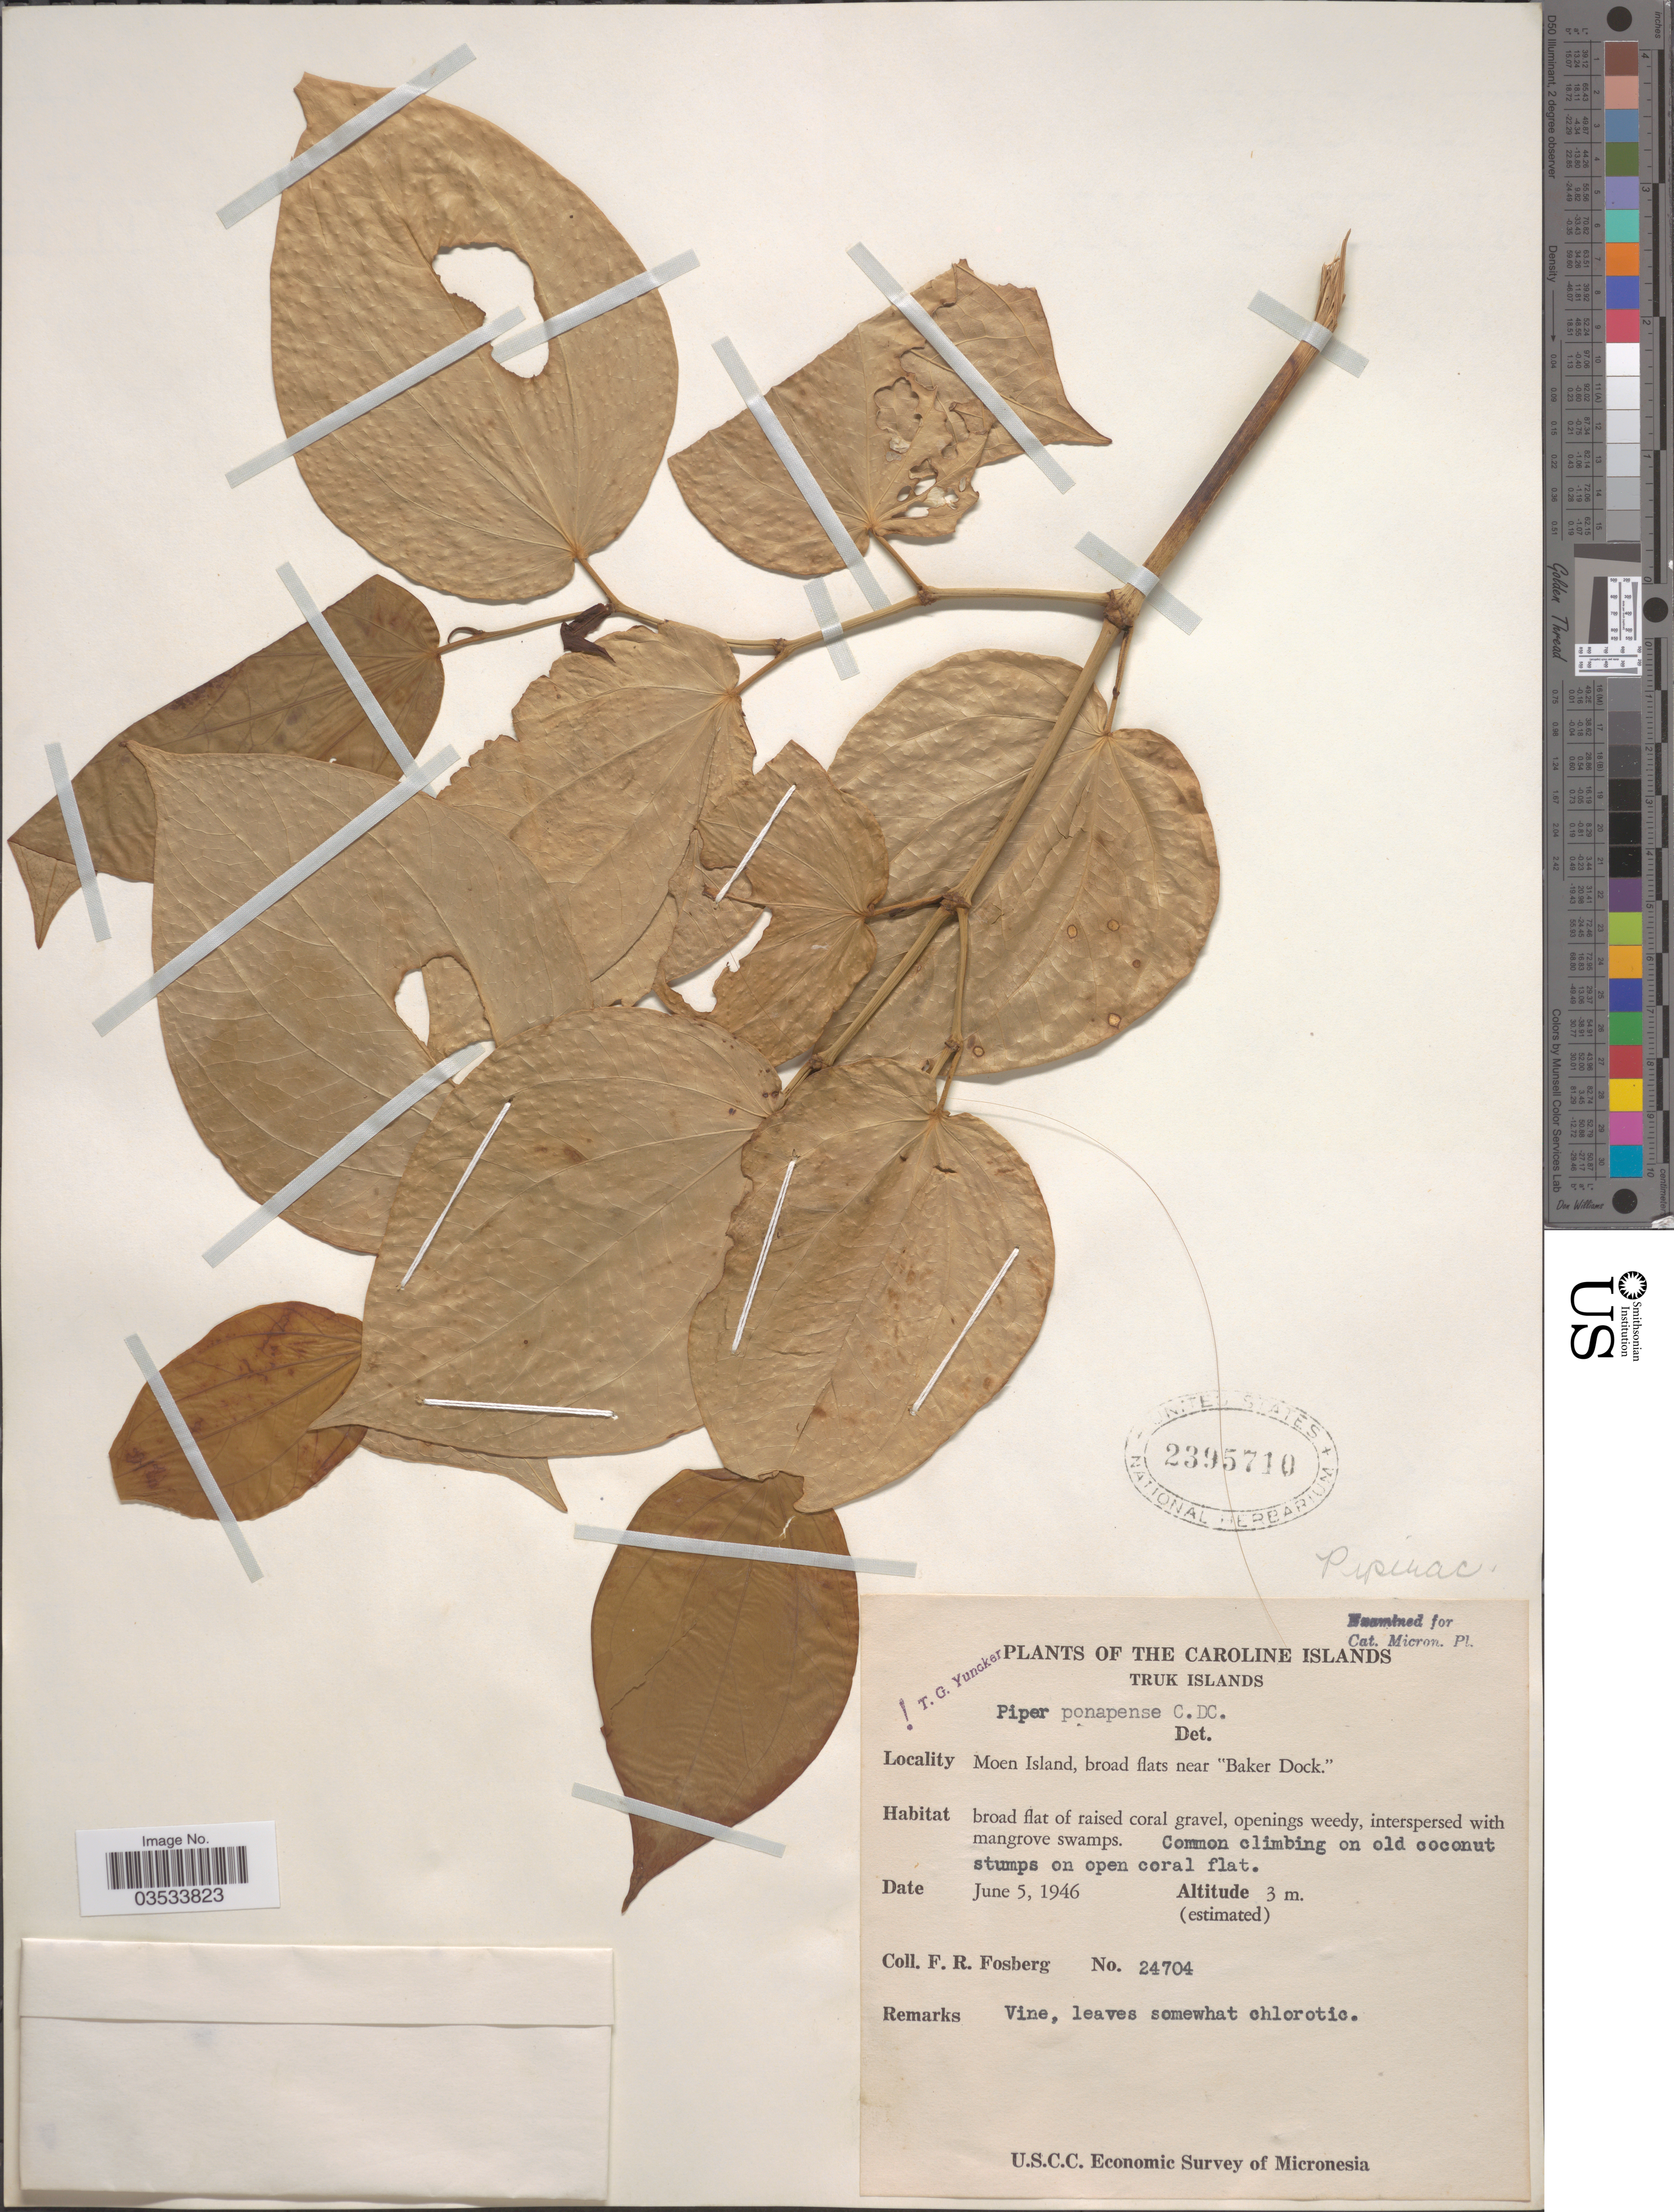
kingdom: Plantae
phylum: Tracheophyta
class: Magnoliopsida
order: Piperales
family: Piperaceae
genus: Piper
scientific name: Piper ponapense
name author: C. DC.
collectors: F. R. Fosberg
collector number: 24704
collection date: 1946-06-05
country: Micronesia, Federated States of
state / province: Truk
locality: Caroline Islands. Truk Islands. Moen Island, broad flats near 'Baker Dock'.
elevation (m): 3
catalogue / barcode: US 2395710